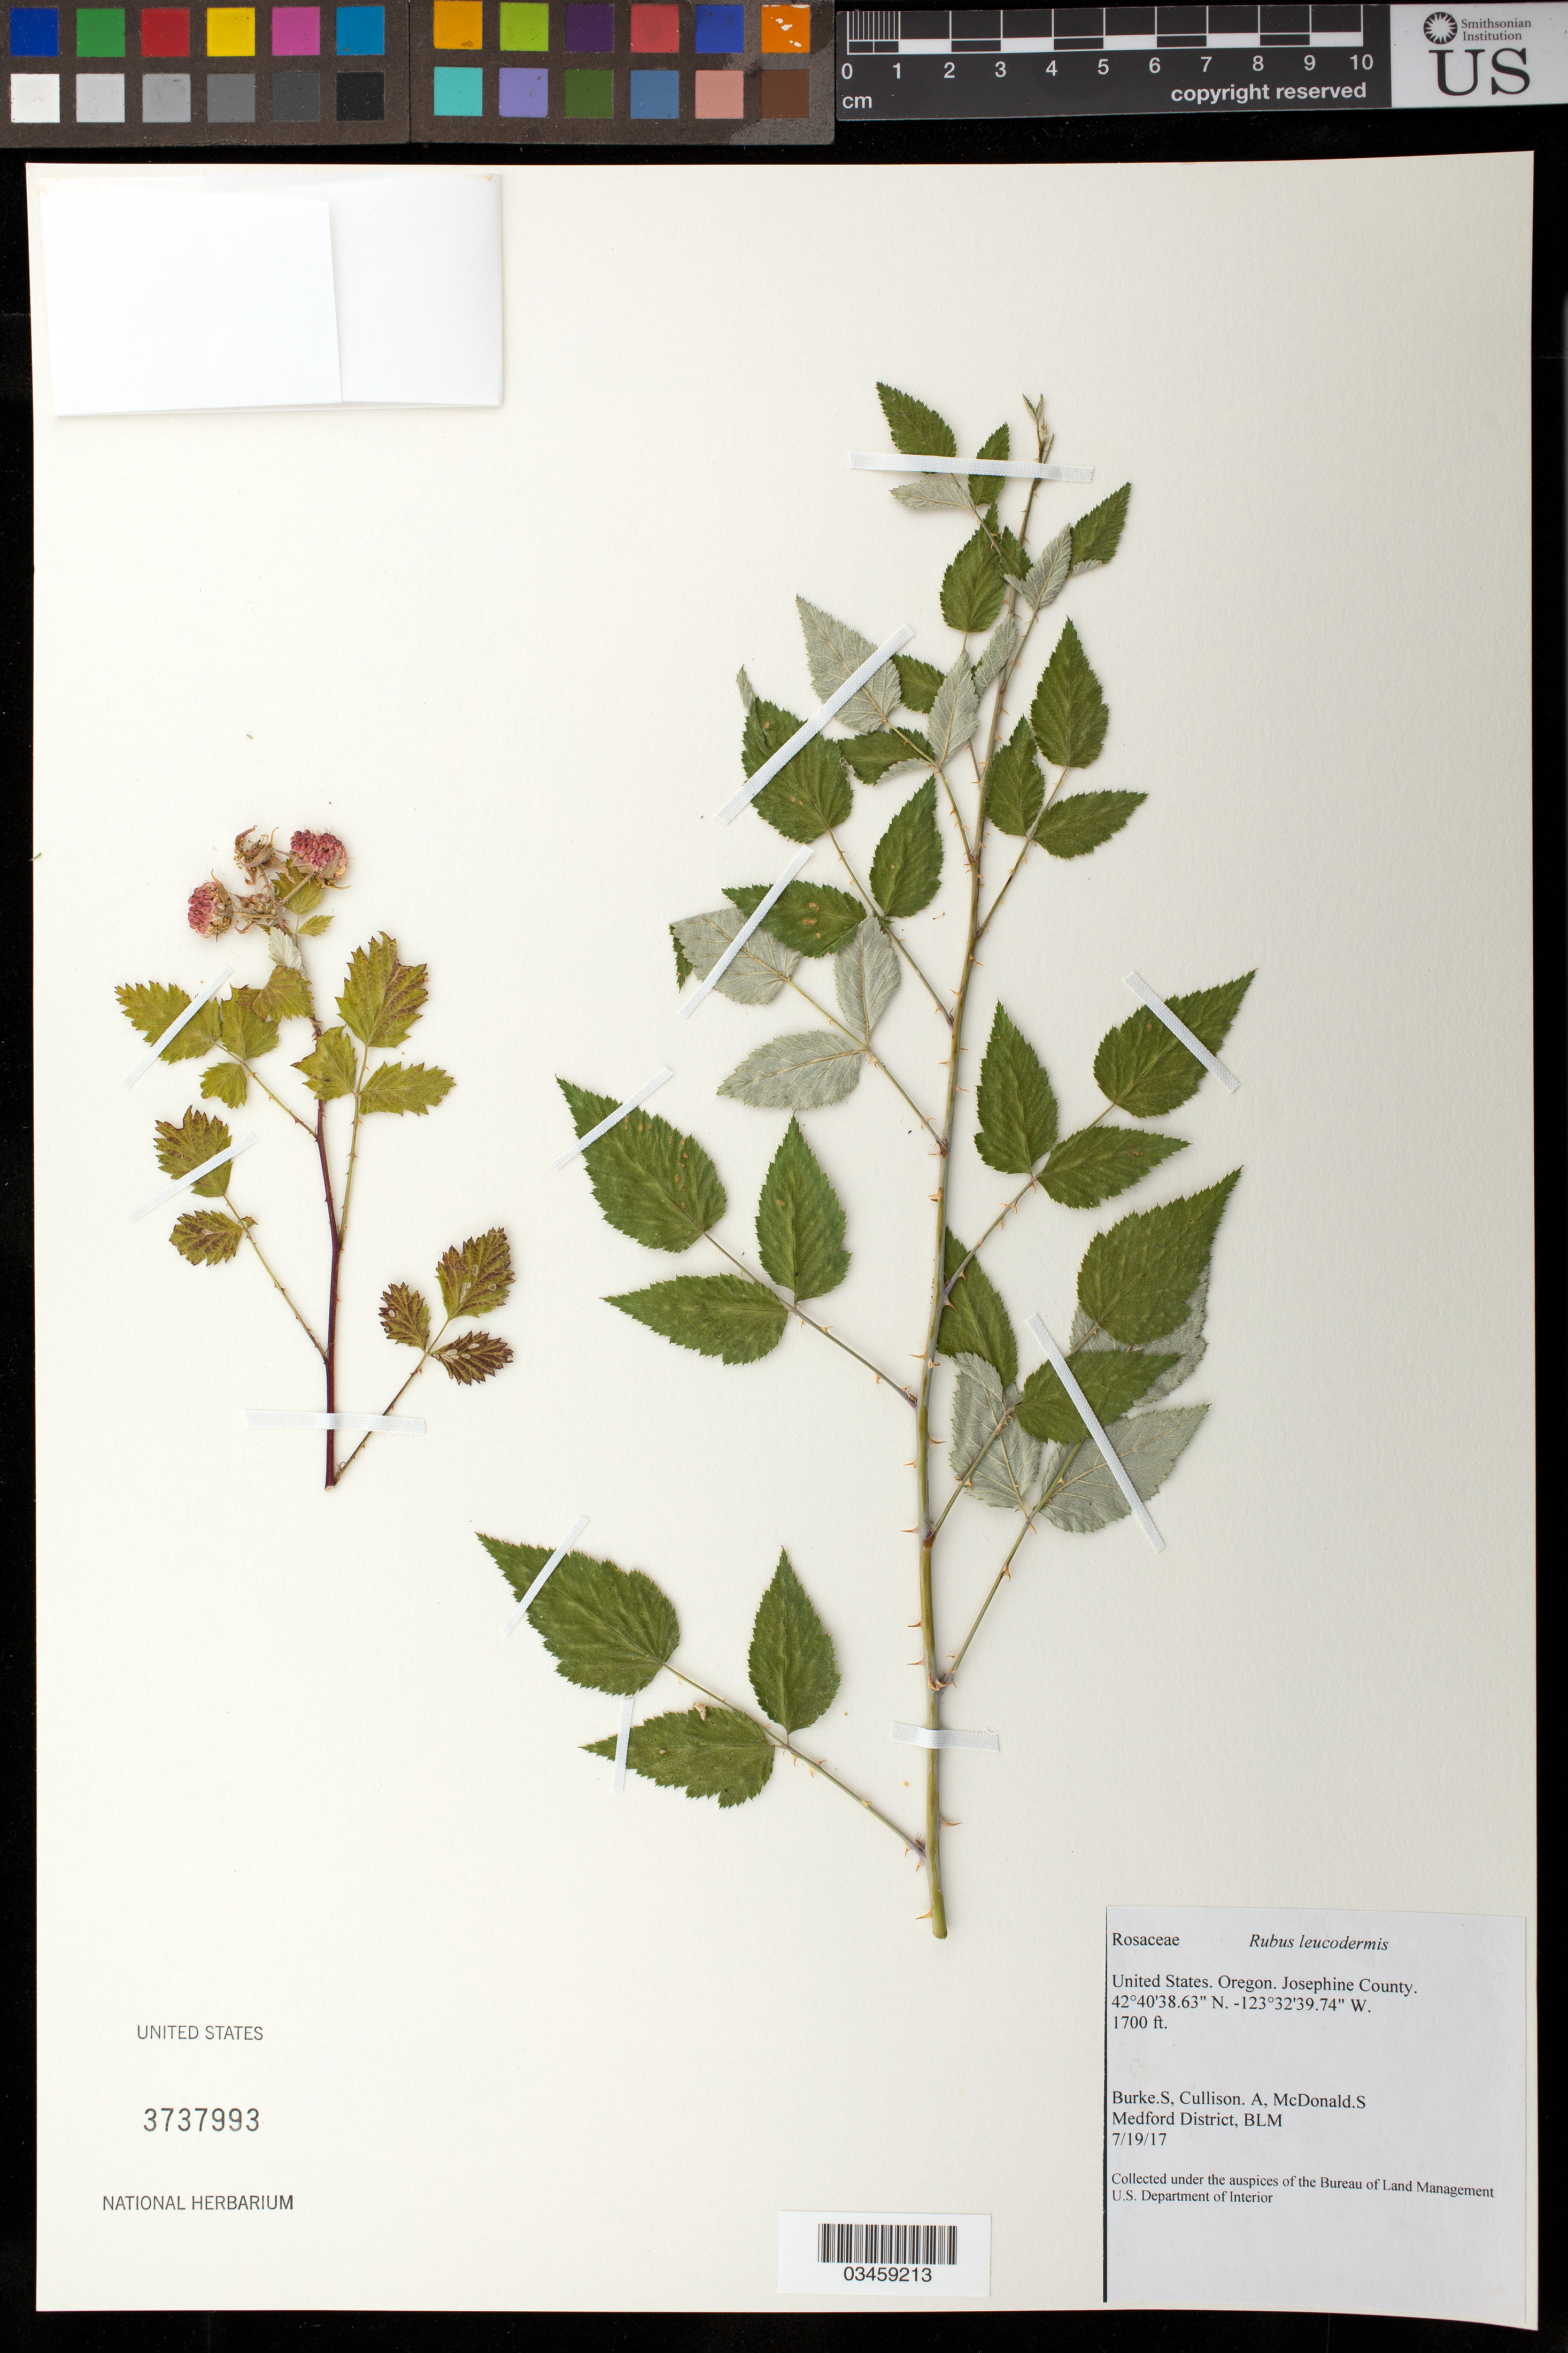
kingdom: Plantae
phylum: Tracheophyta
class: Magnoliopsida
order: Rosales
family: Rosaceae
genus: Rubus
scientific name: Rubus leucodermis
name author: Douglas ex Torr. & A. Gray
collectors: S. Burke, A. Cullison & S. McDonald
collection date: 2017-07-19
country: United States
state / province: Oregon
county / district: Josephine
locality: Medford District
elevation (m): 518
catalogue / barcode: US 3737993